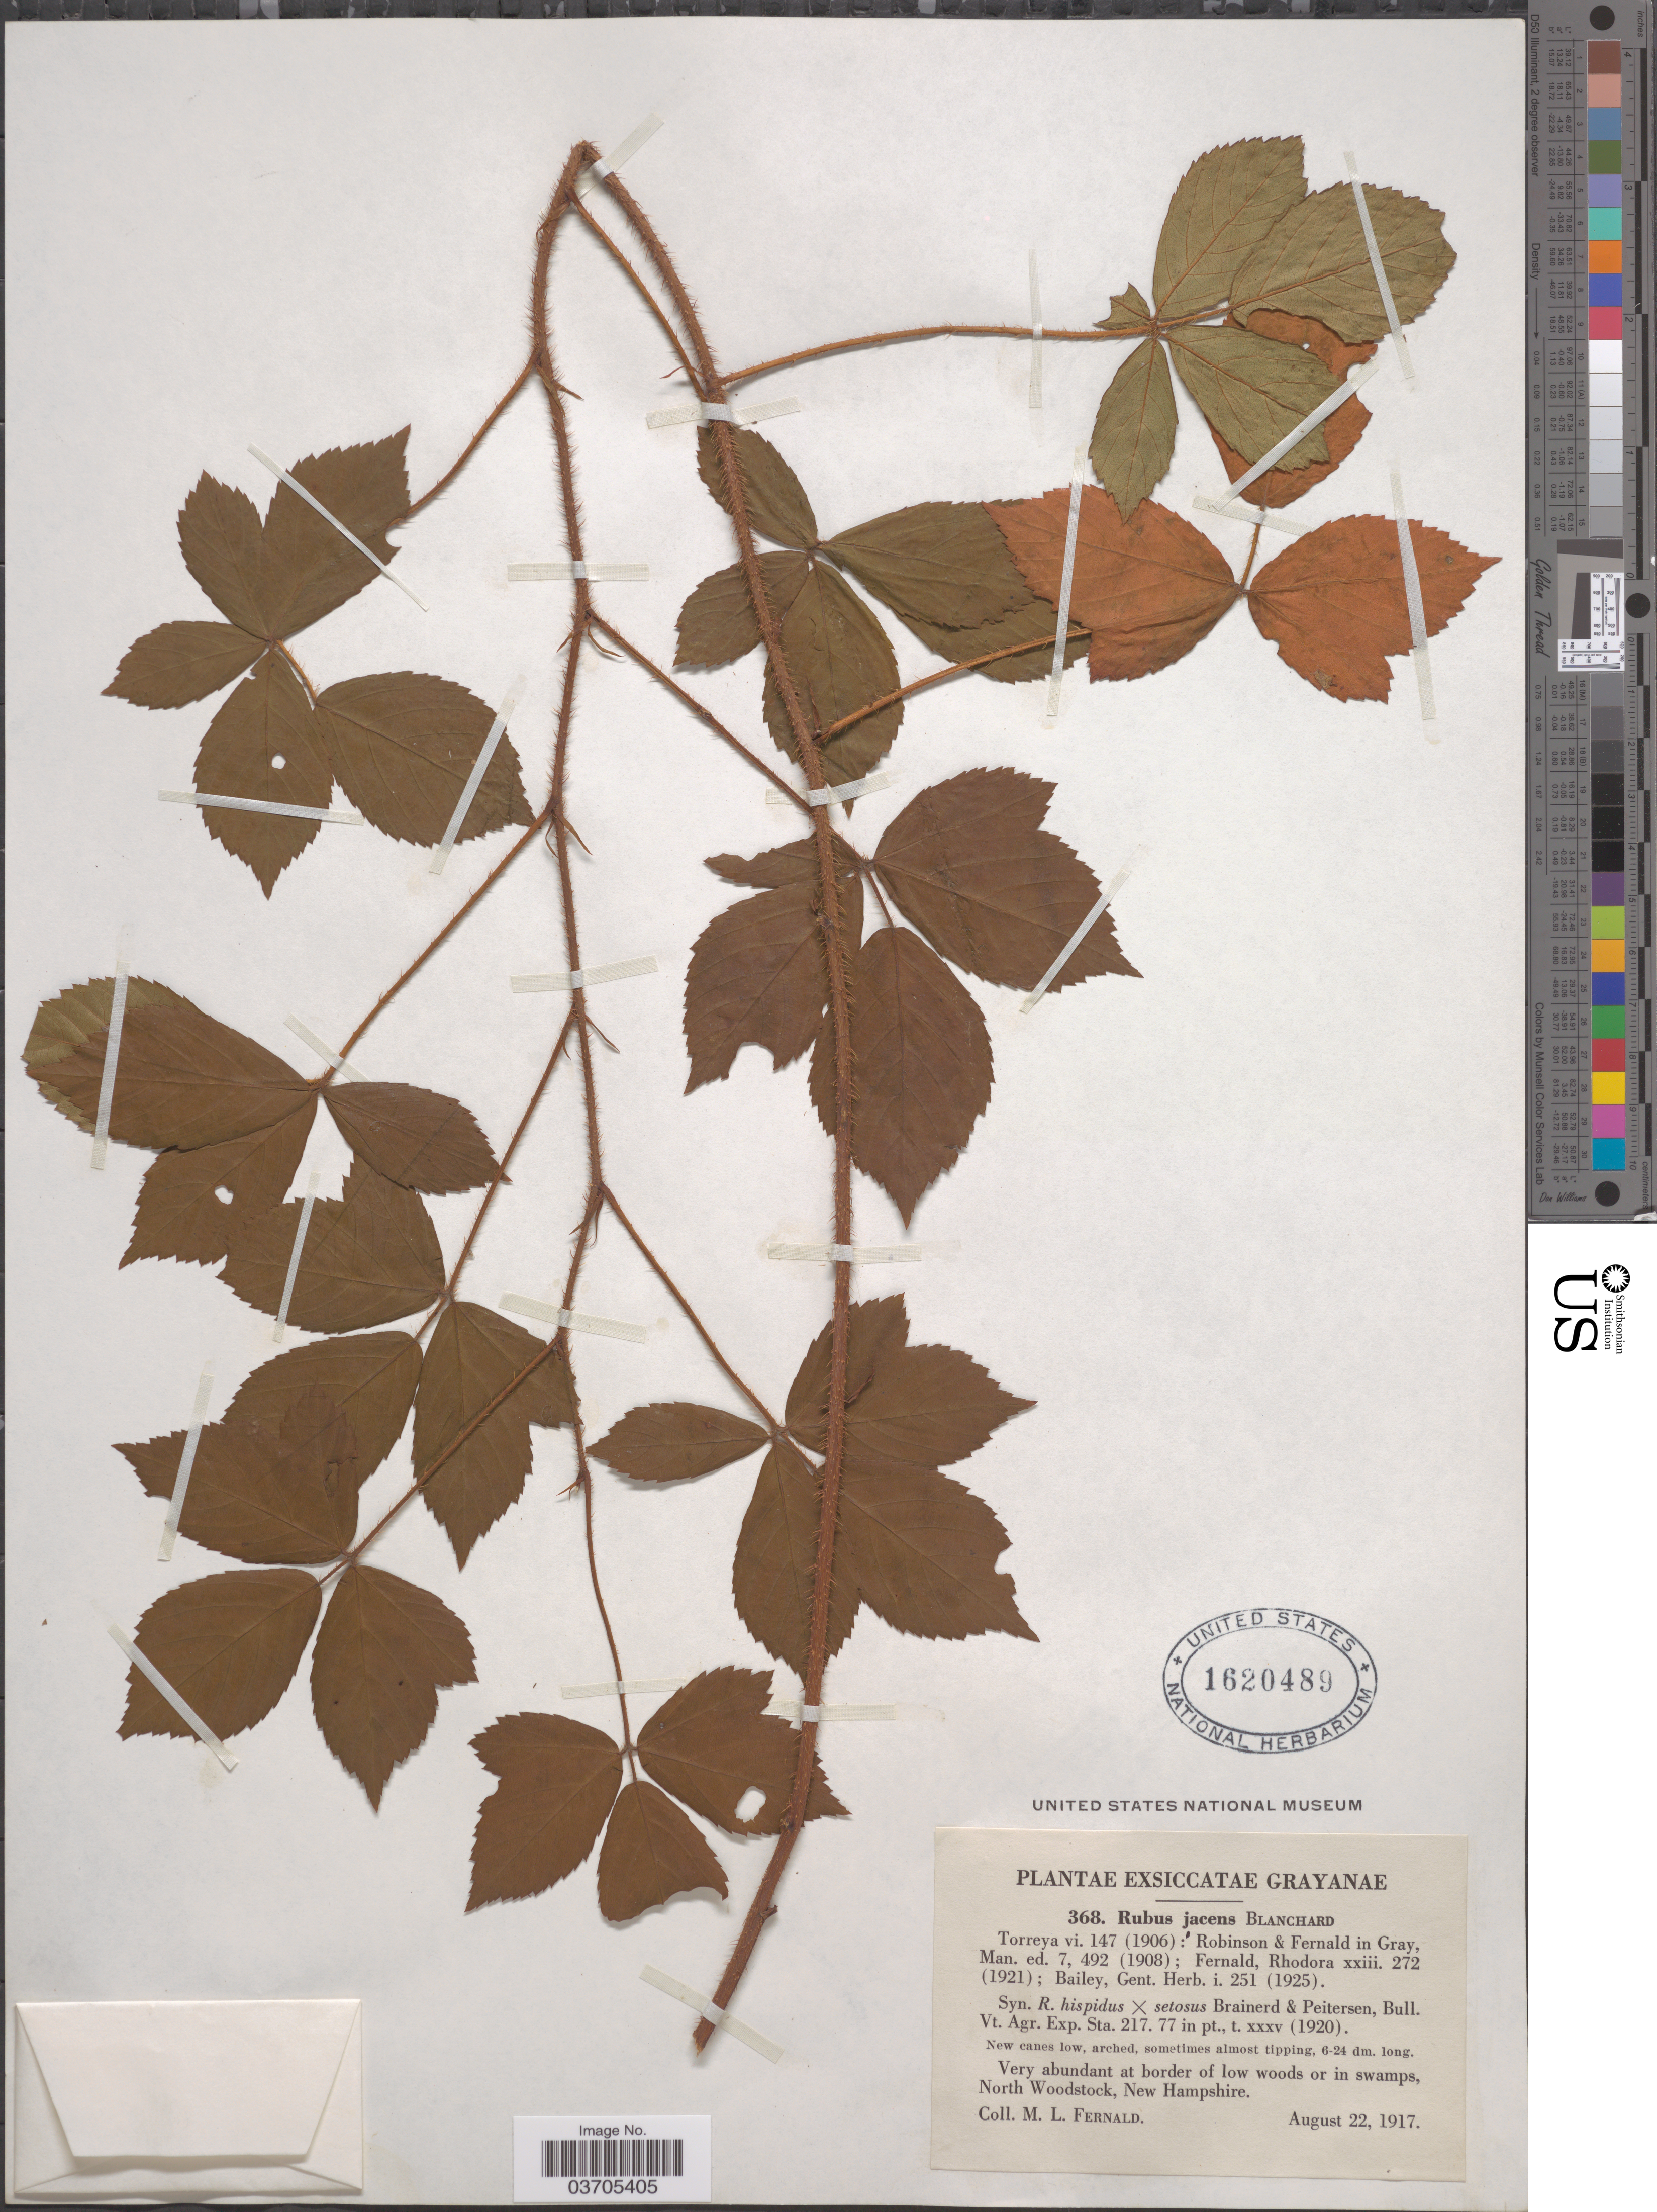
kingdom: Plantae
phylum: Tracheophyta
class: Magnoliopsida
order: Rosales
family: Rosaceae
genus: Rubus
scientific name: Rubus jacens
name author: Blanch.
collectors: M. L. Fernald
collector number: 368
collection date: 1917-08-22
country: United States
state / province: New Hampshire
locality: At border of low woods or in swamps, North Woodstock.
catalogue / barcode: US 1620489